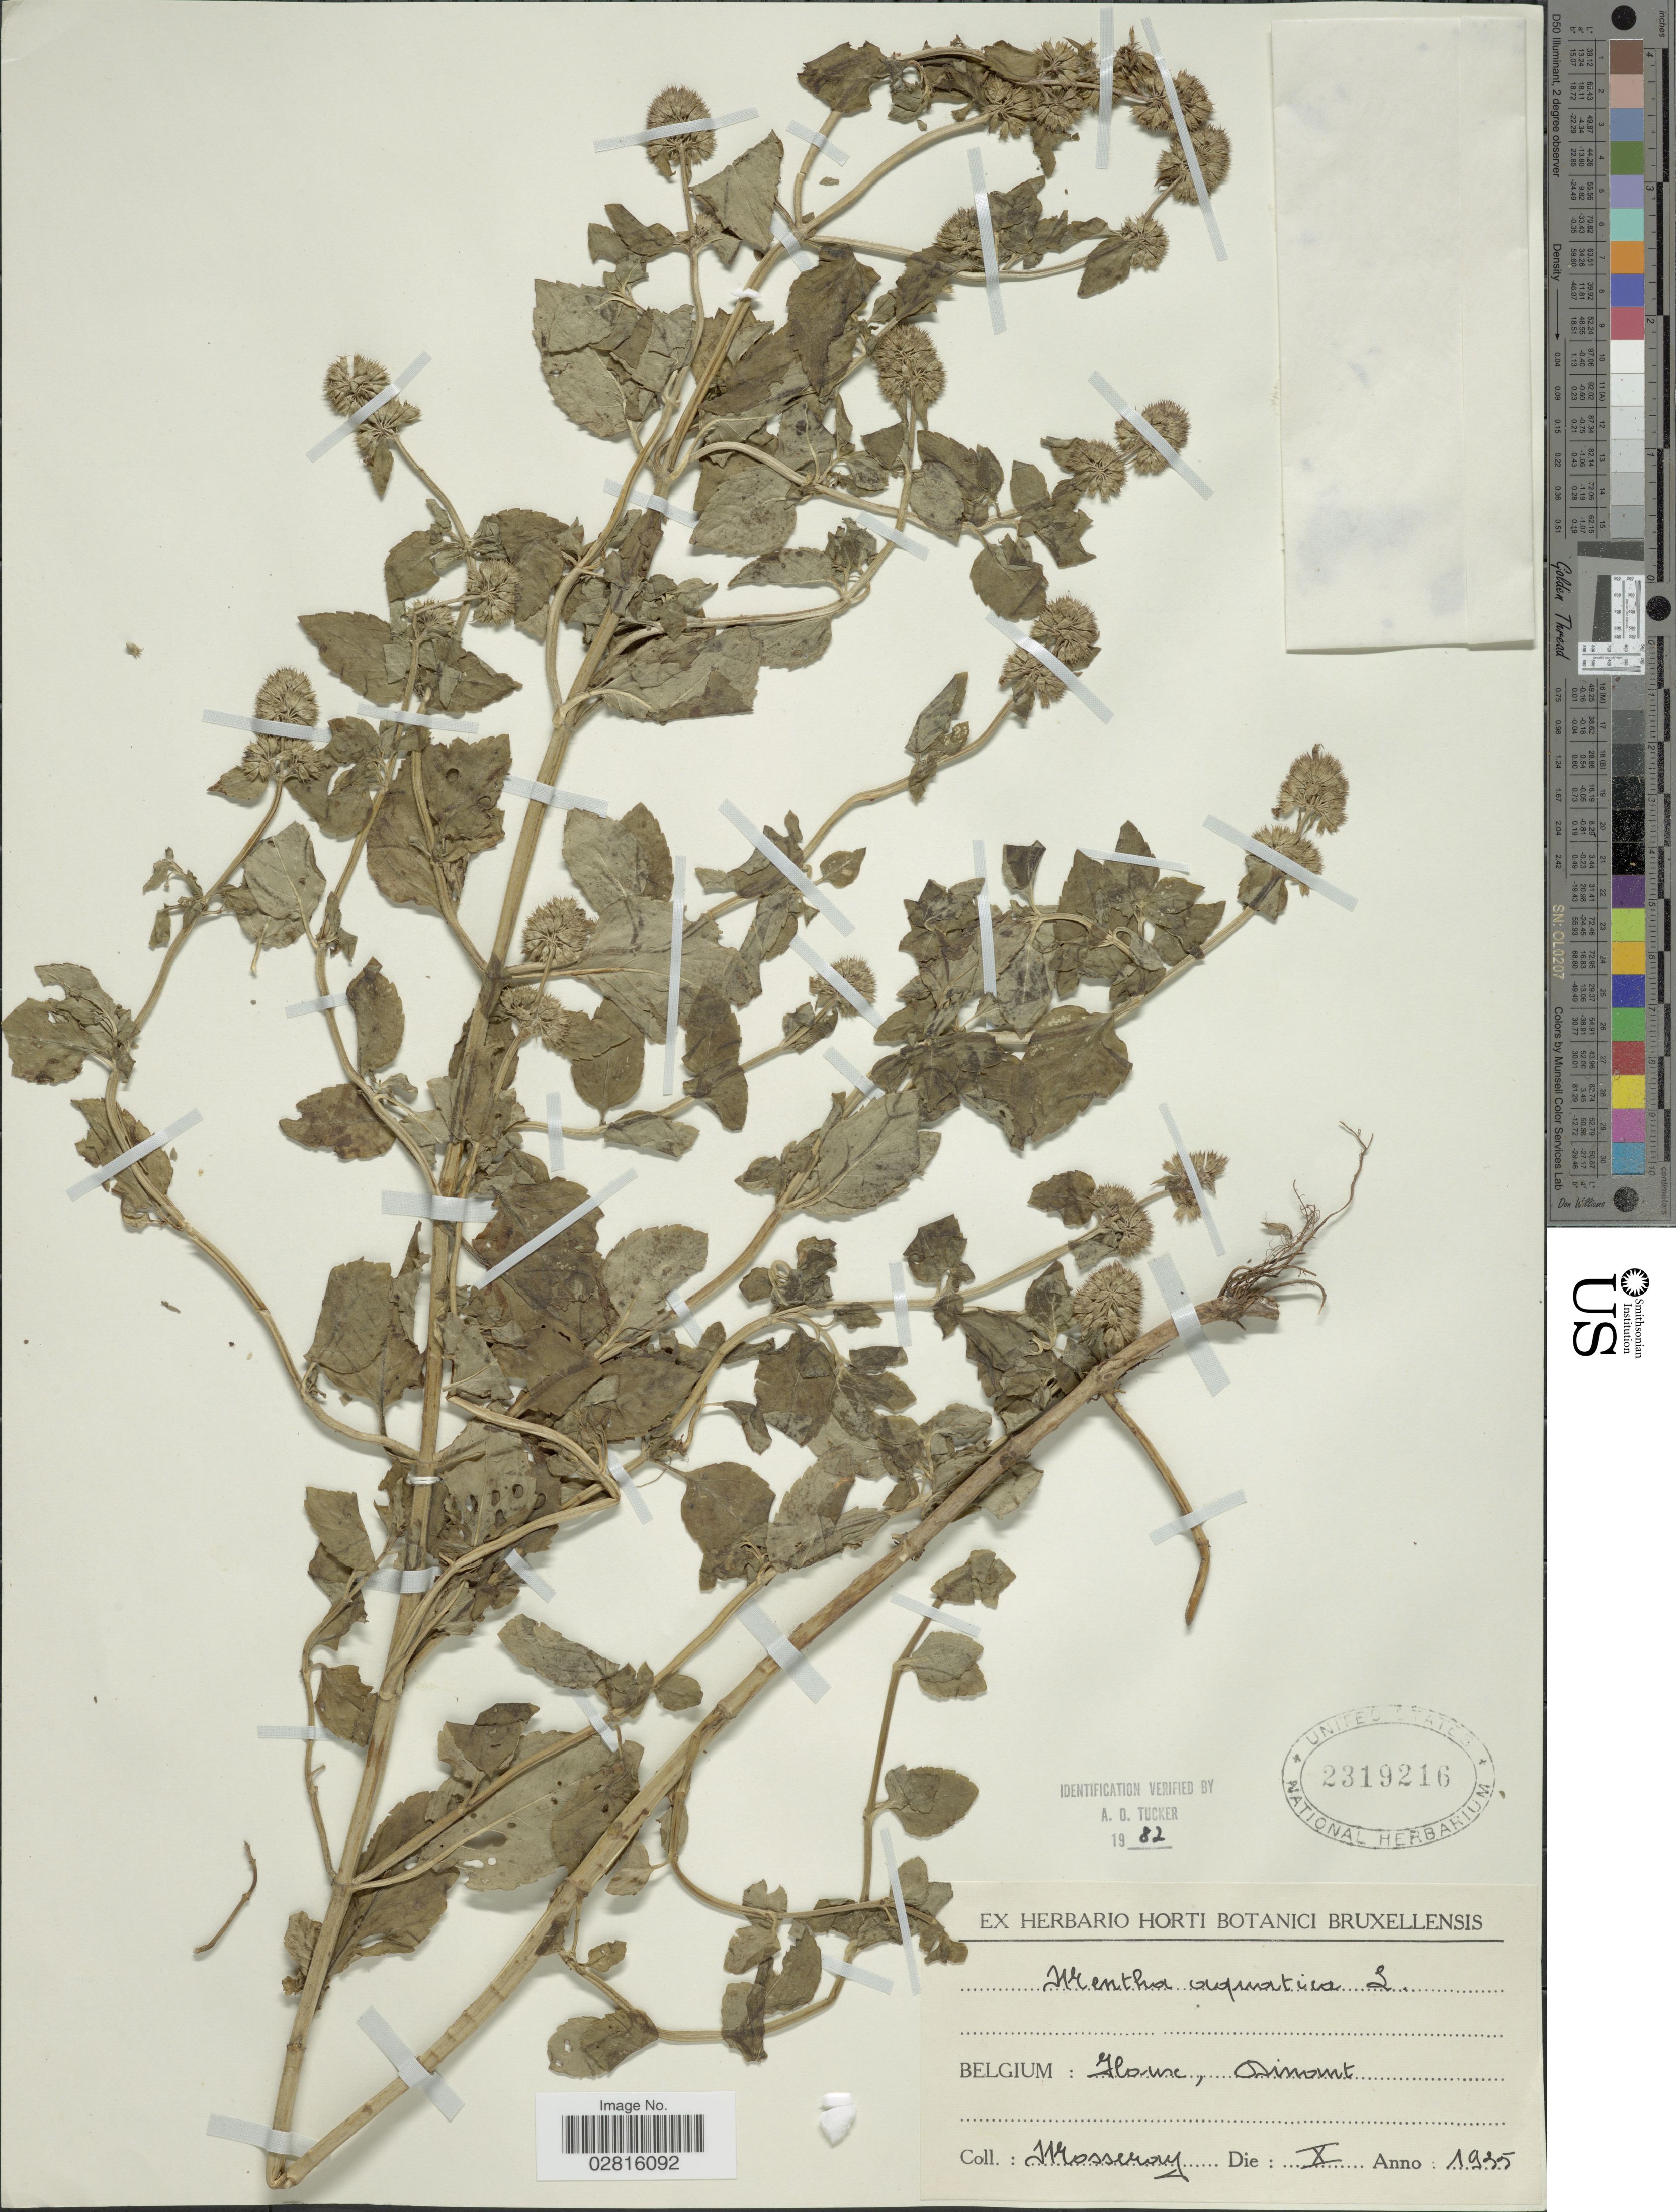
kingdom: Plantae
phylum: Tracheophyta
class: Magnoliopsida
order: Lamiales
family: Lamiaceae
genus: Mentha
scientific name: Mentha aquatica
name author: L.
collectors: Mosseray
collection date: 1935-10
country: Belgium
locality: House, Dinomt.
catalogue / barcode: US 2319216